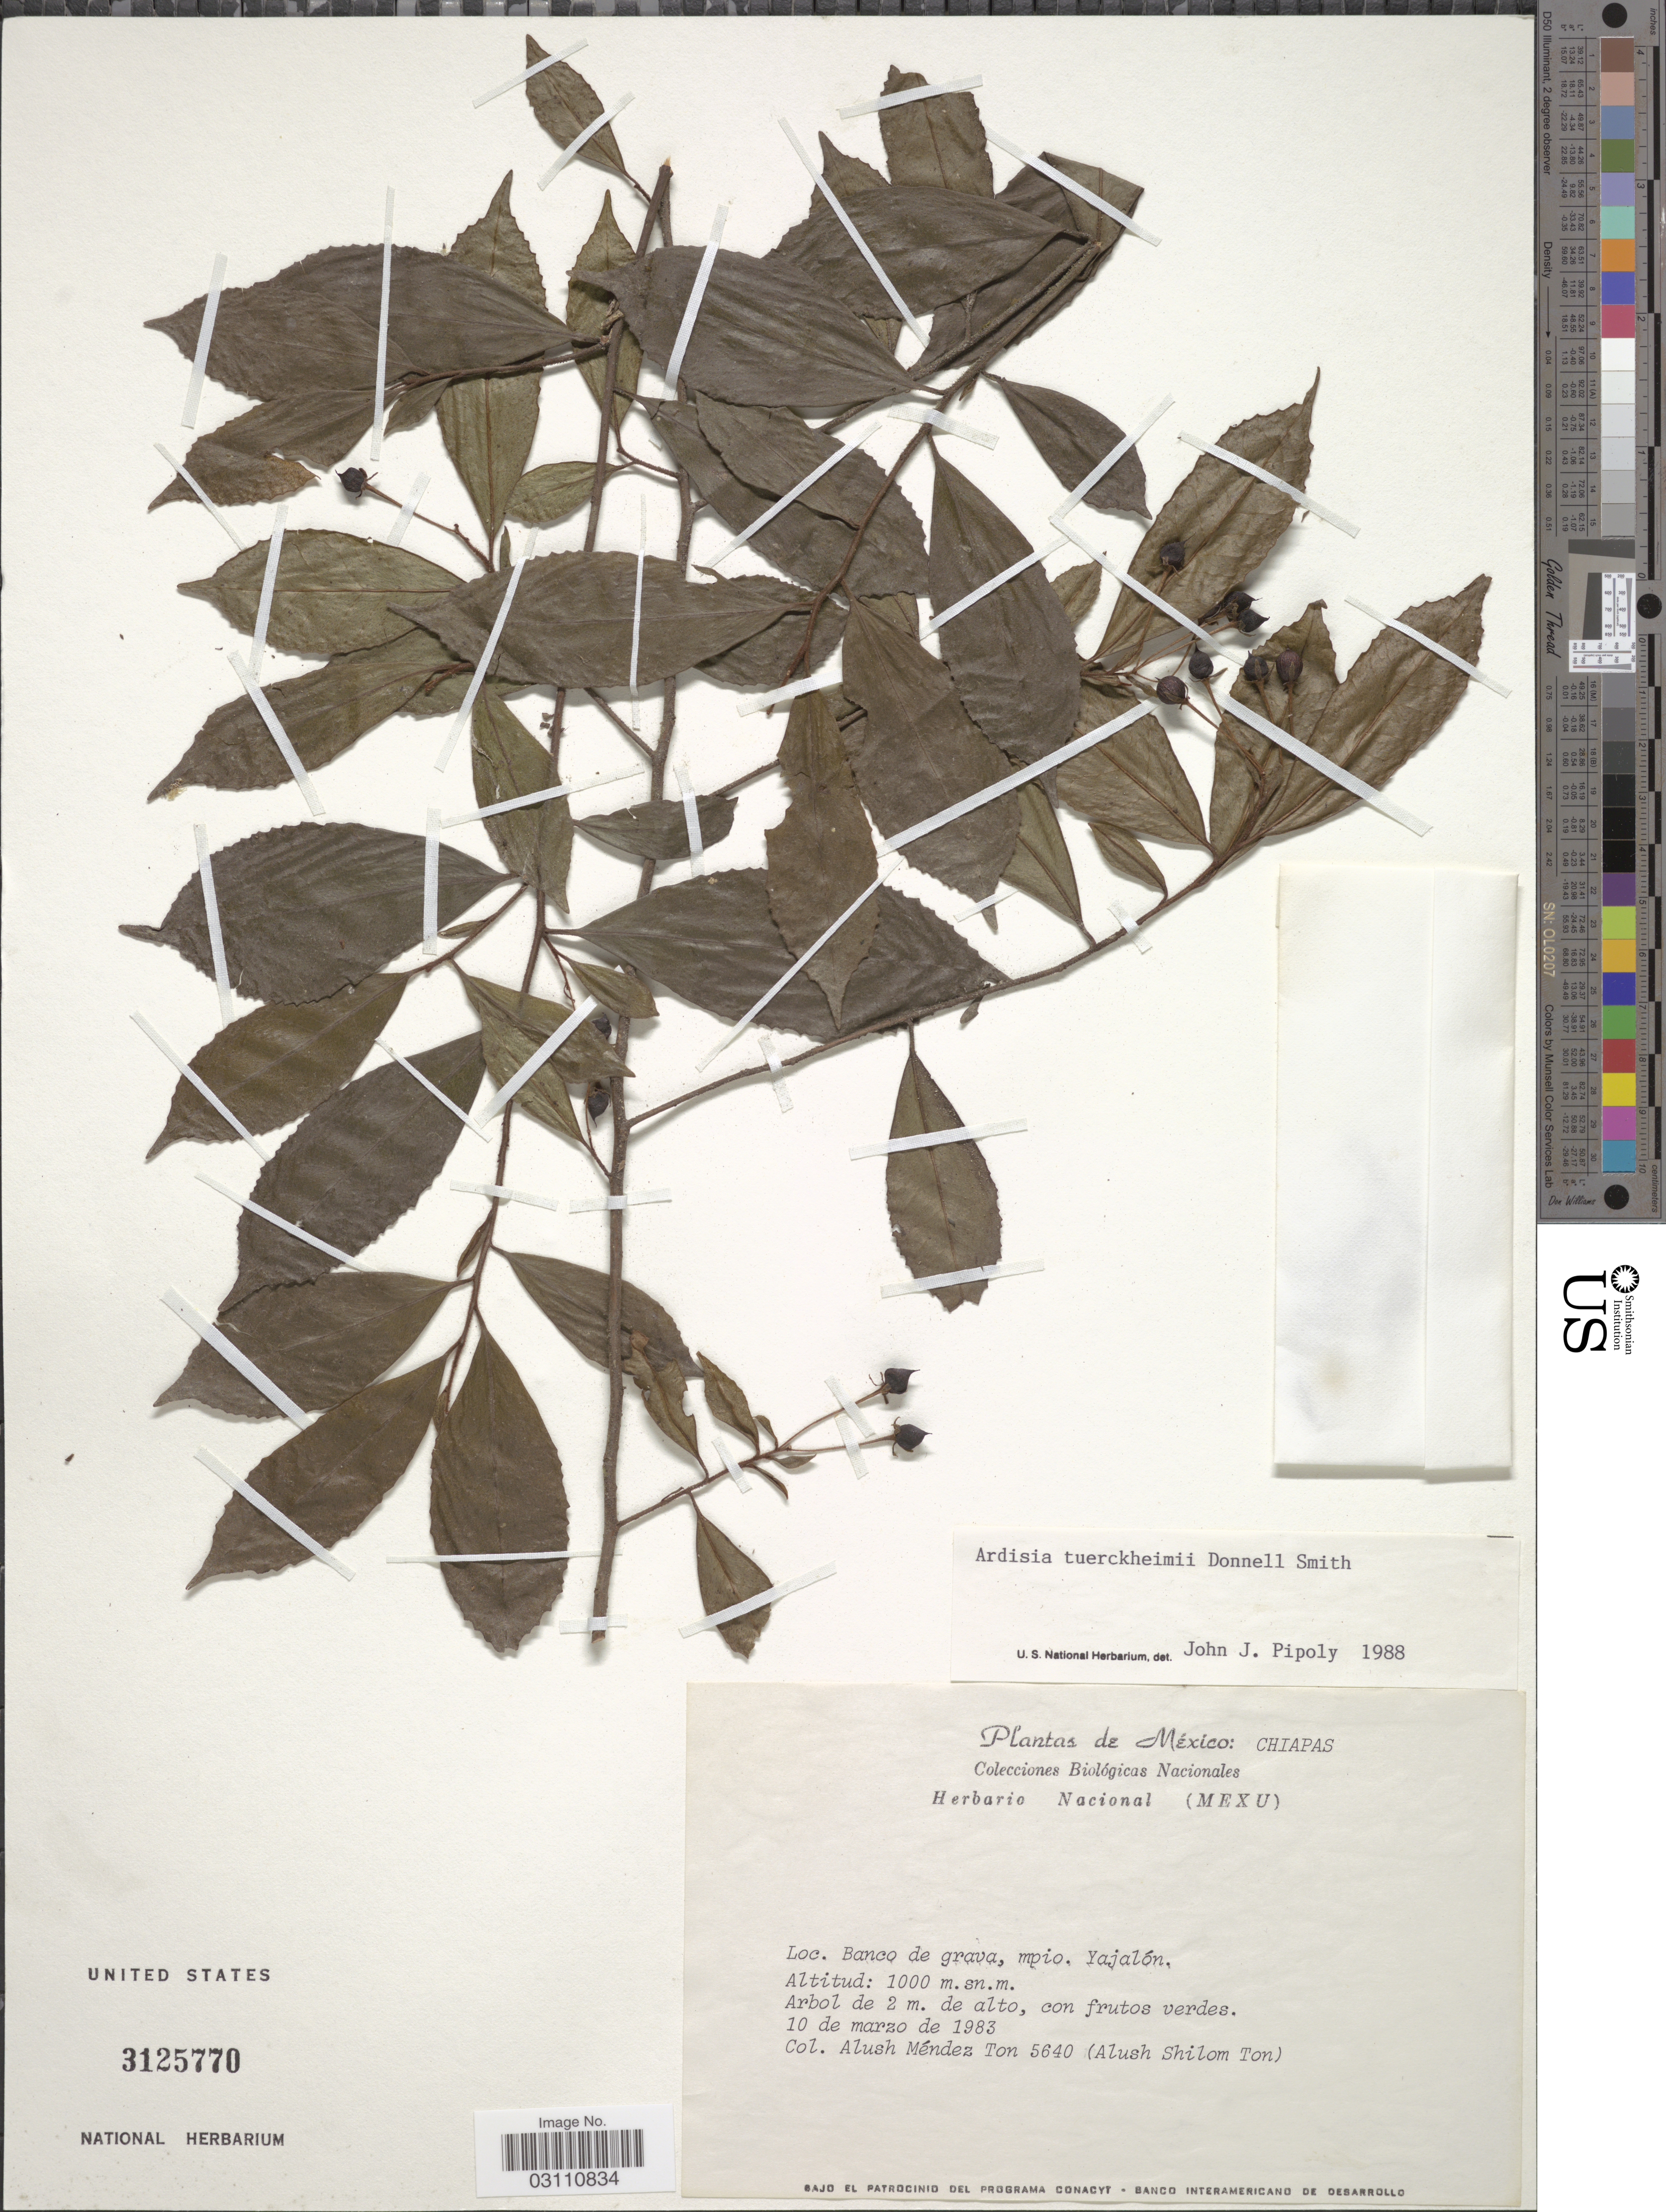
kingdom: Plantae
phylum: Tracheophyta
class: Magnoliopsida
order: Ericales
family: Primulaceae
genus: Ardisia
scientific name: Ardisia tuerckheimii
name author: Donn. Sm.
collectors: A. Méndez Ton & A. M. Ton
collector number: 5640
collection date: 1983-03-10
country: Mexico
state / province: Chiapas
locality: Banco de grava, mpio. Yajalón.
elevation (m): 1000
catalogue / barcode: US 3125770